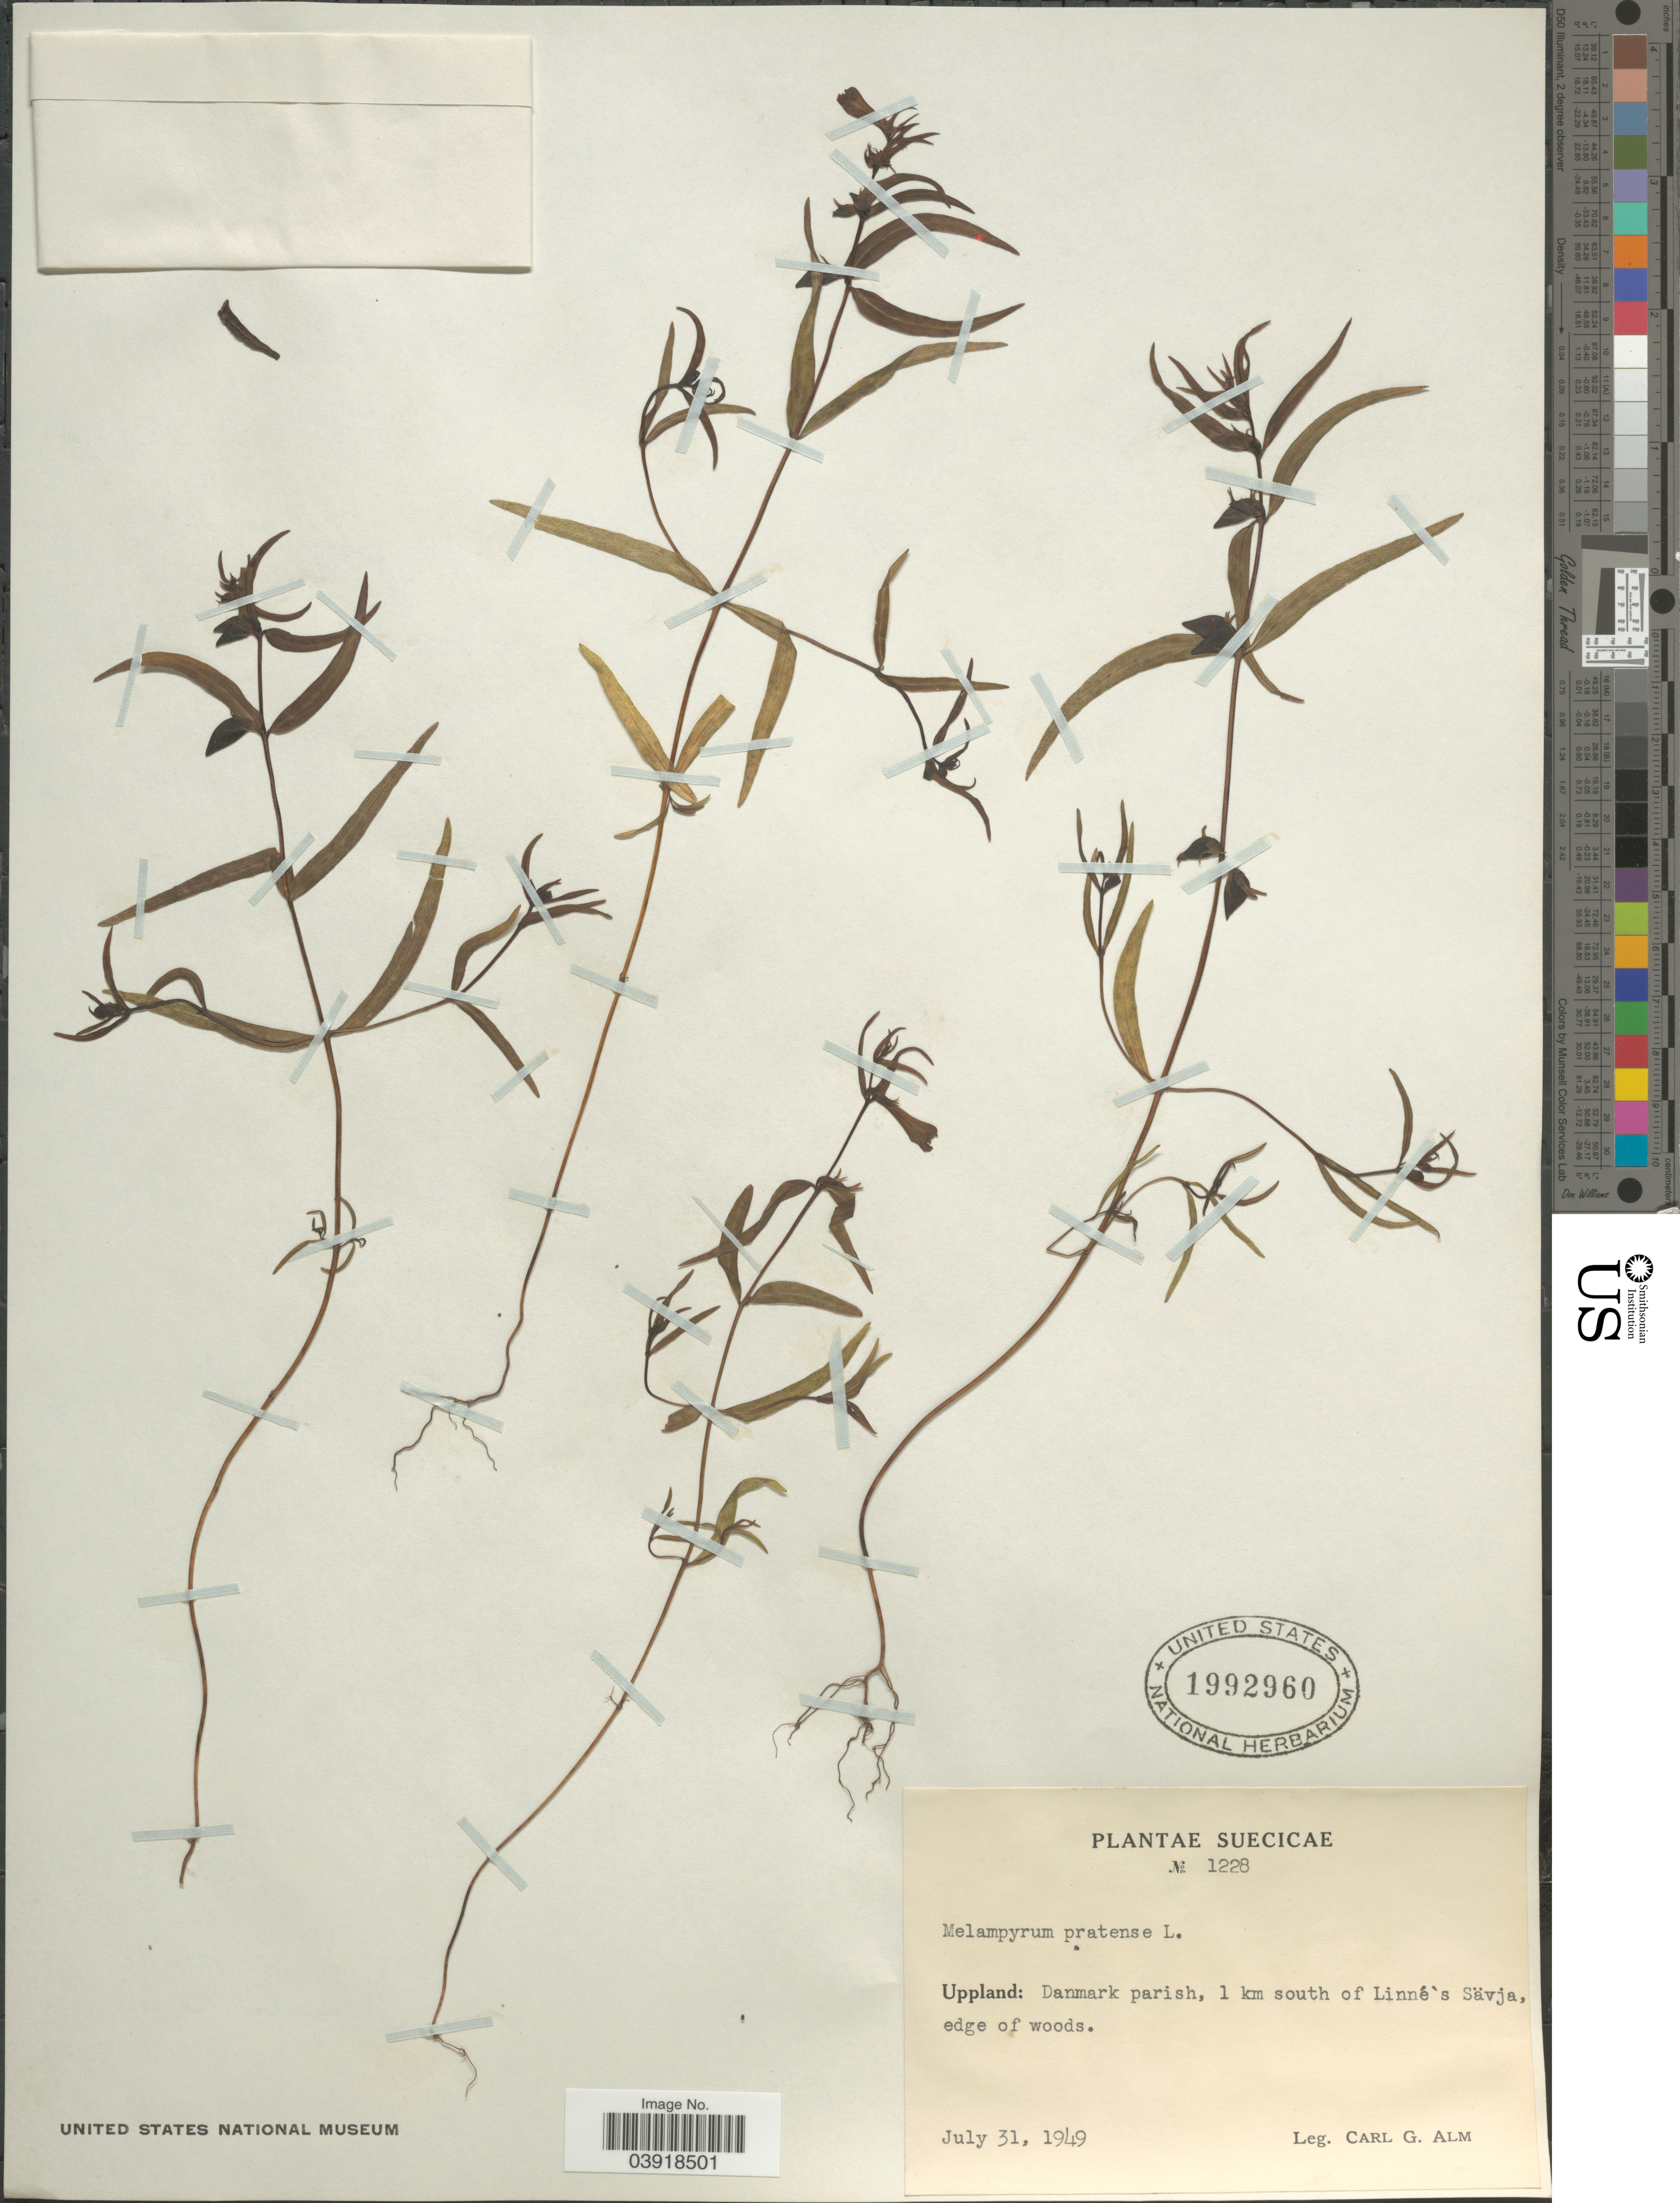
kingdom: Plantae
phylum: Tracheophyta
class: Magnoliopsida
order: Lamiales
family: Orobanchaceae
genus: Melampyrum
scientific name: Melampyrum pratense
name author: L.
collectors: C. G. Alm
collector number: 1228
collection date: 1949-07-31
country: Sweden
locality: Suecicae. Uppland: Danmark parish, 1 km south of Linné's Sävja, edge of woods.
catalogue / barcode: US 1992960